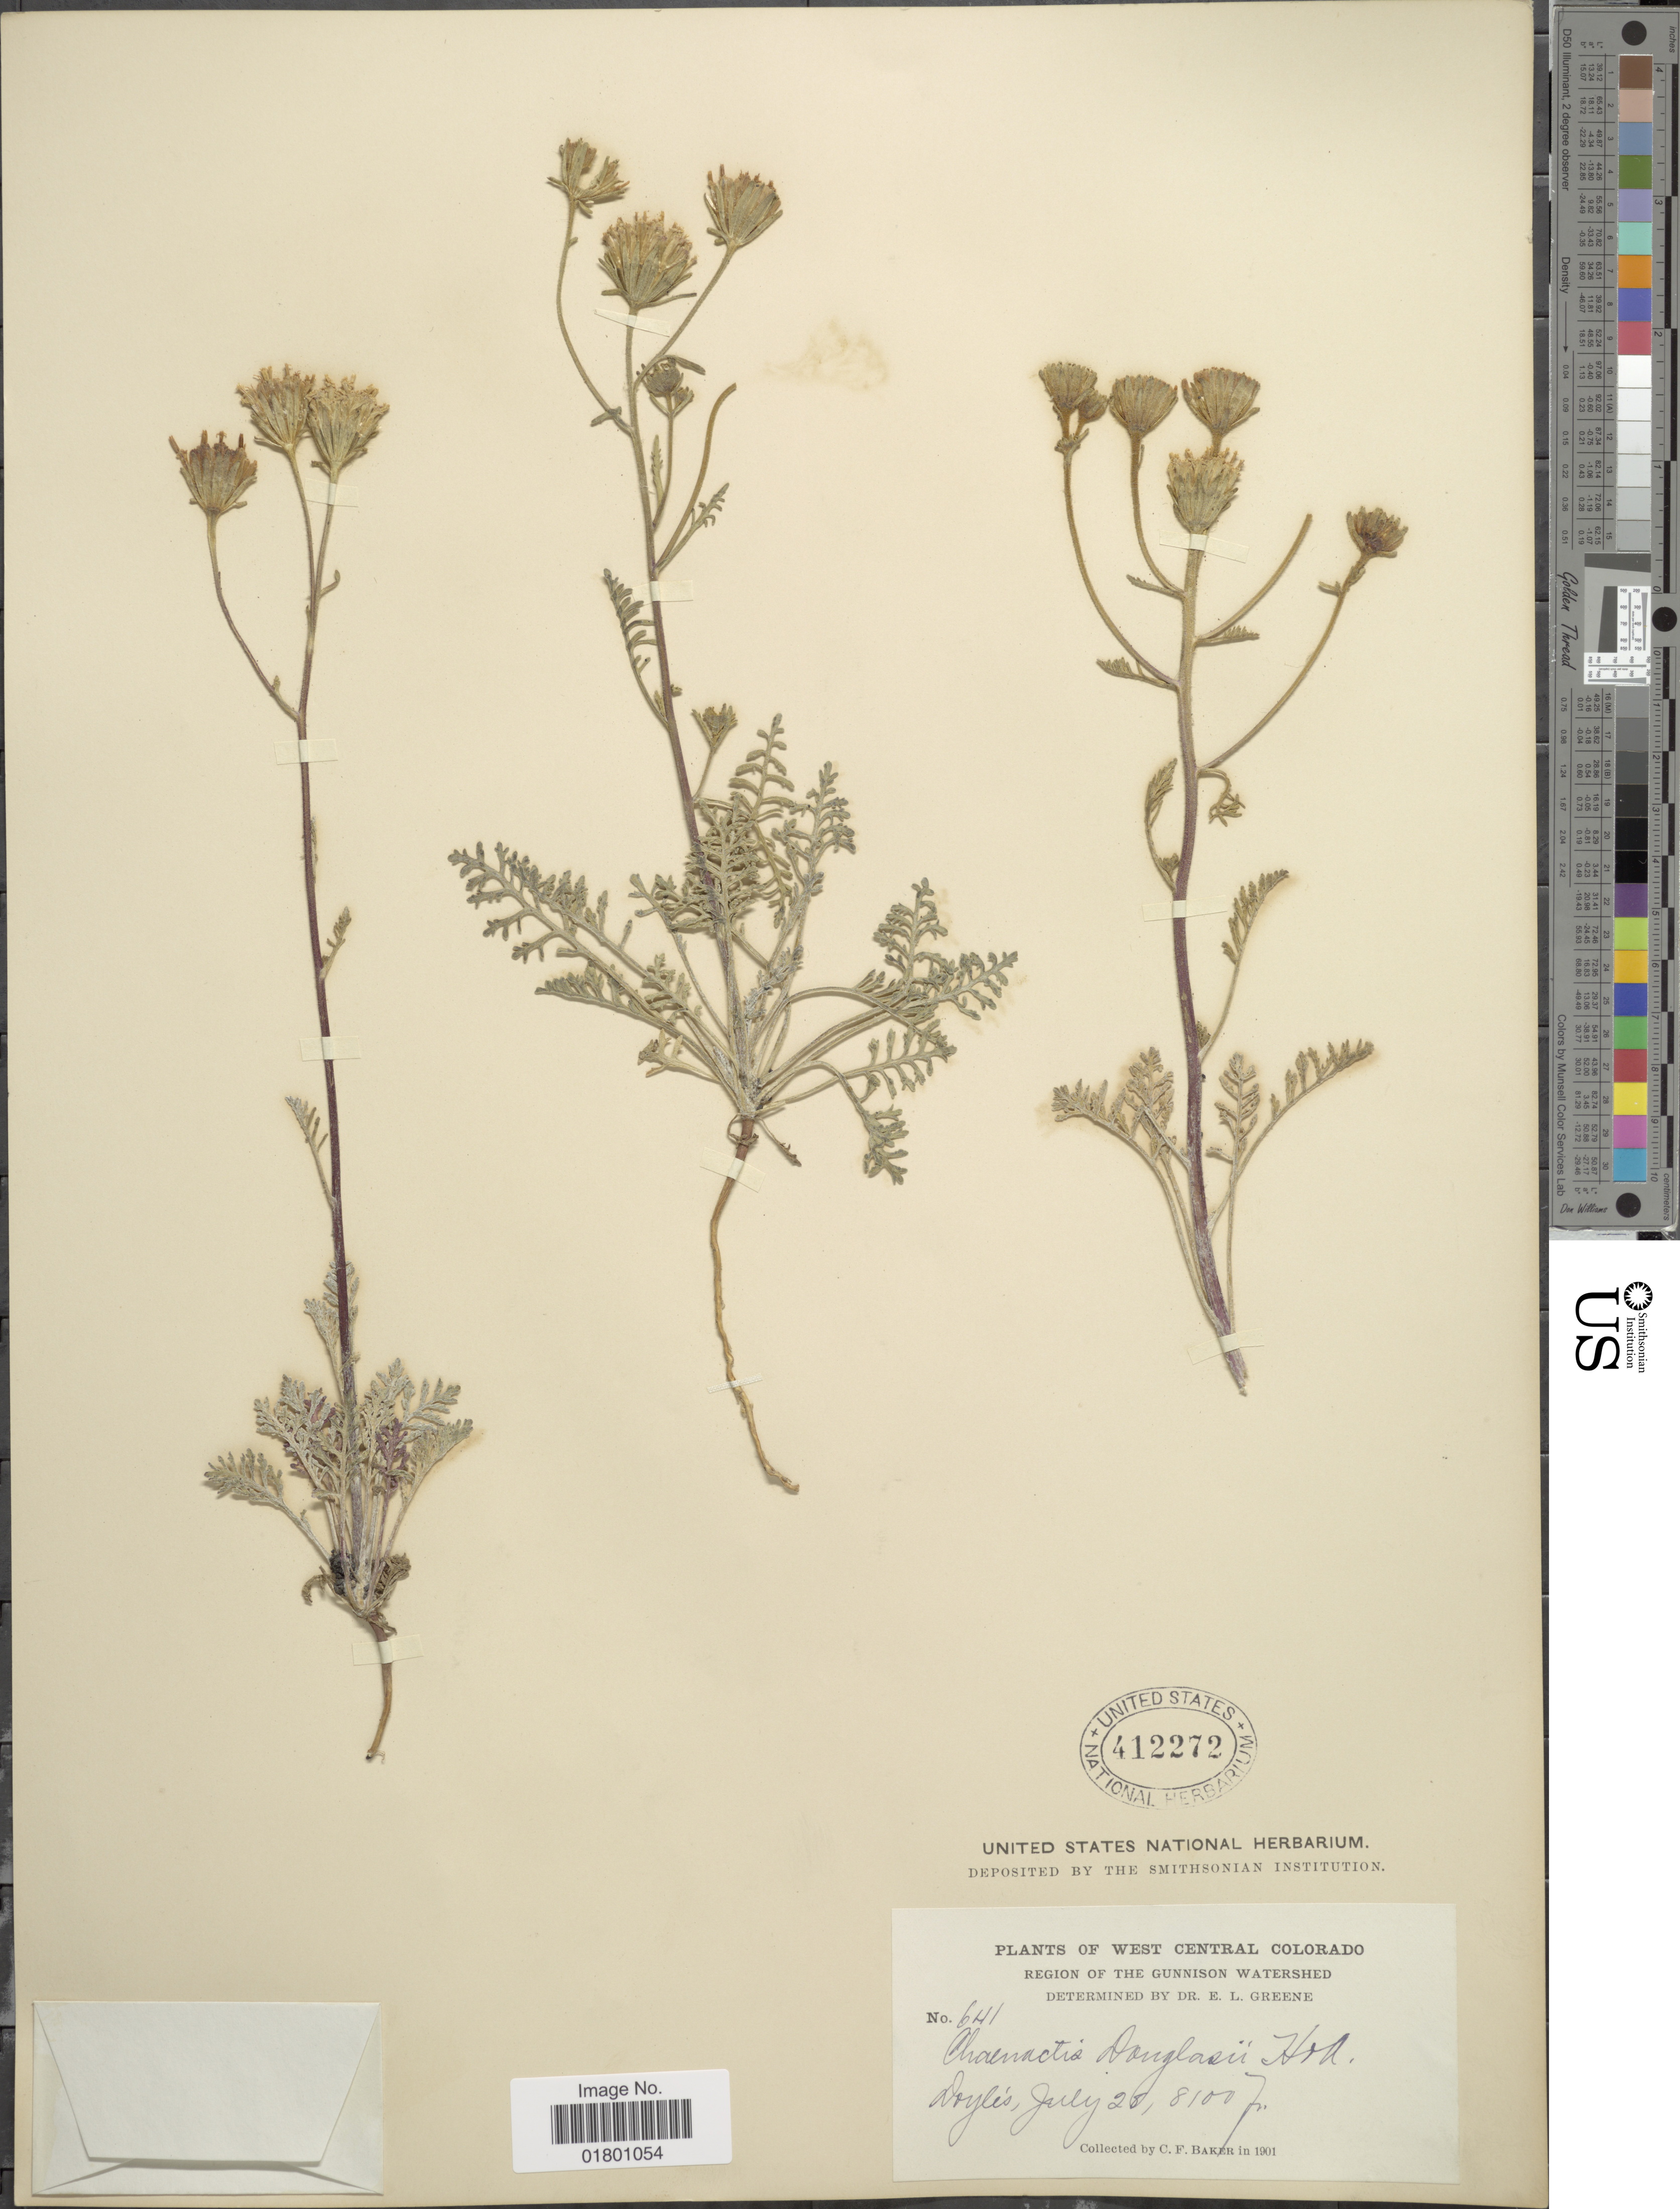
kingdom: Plantae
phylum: Tracheophyta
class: Magnoliopsida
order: Asterales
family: Asteraceae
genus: Chaenactis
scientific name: Chaenactis douglasii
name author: Hook. & Arn.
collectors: C. F. Baker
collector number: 641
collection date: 1901-07-28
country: United States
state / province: Colorado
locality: West Central Colorado, Region of The Gunnison Watershed, Doylés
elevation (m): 2469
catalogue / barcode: US 412272